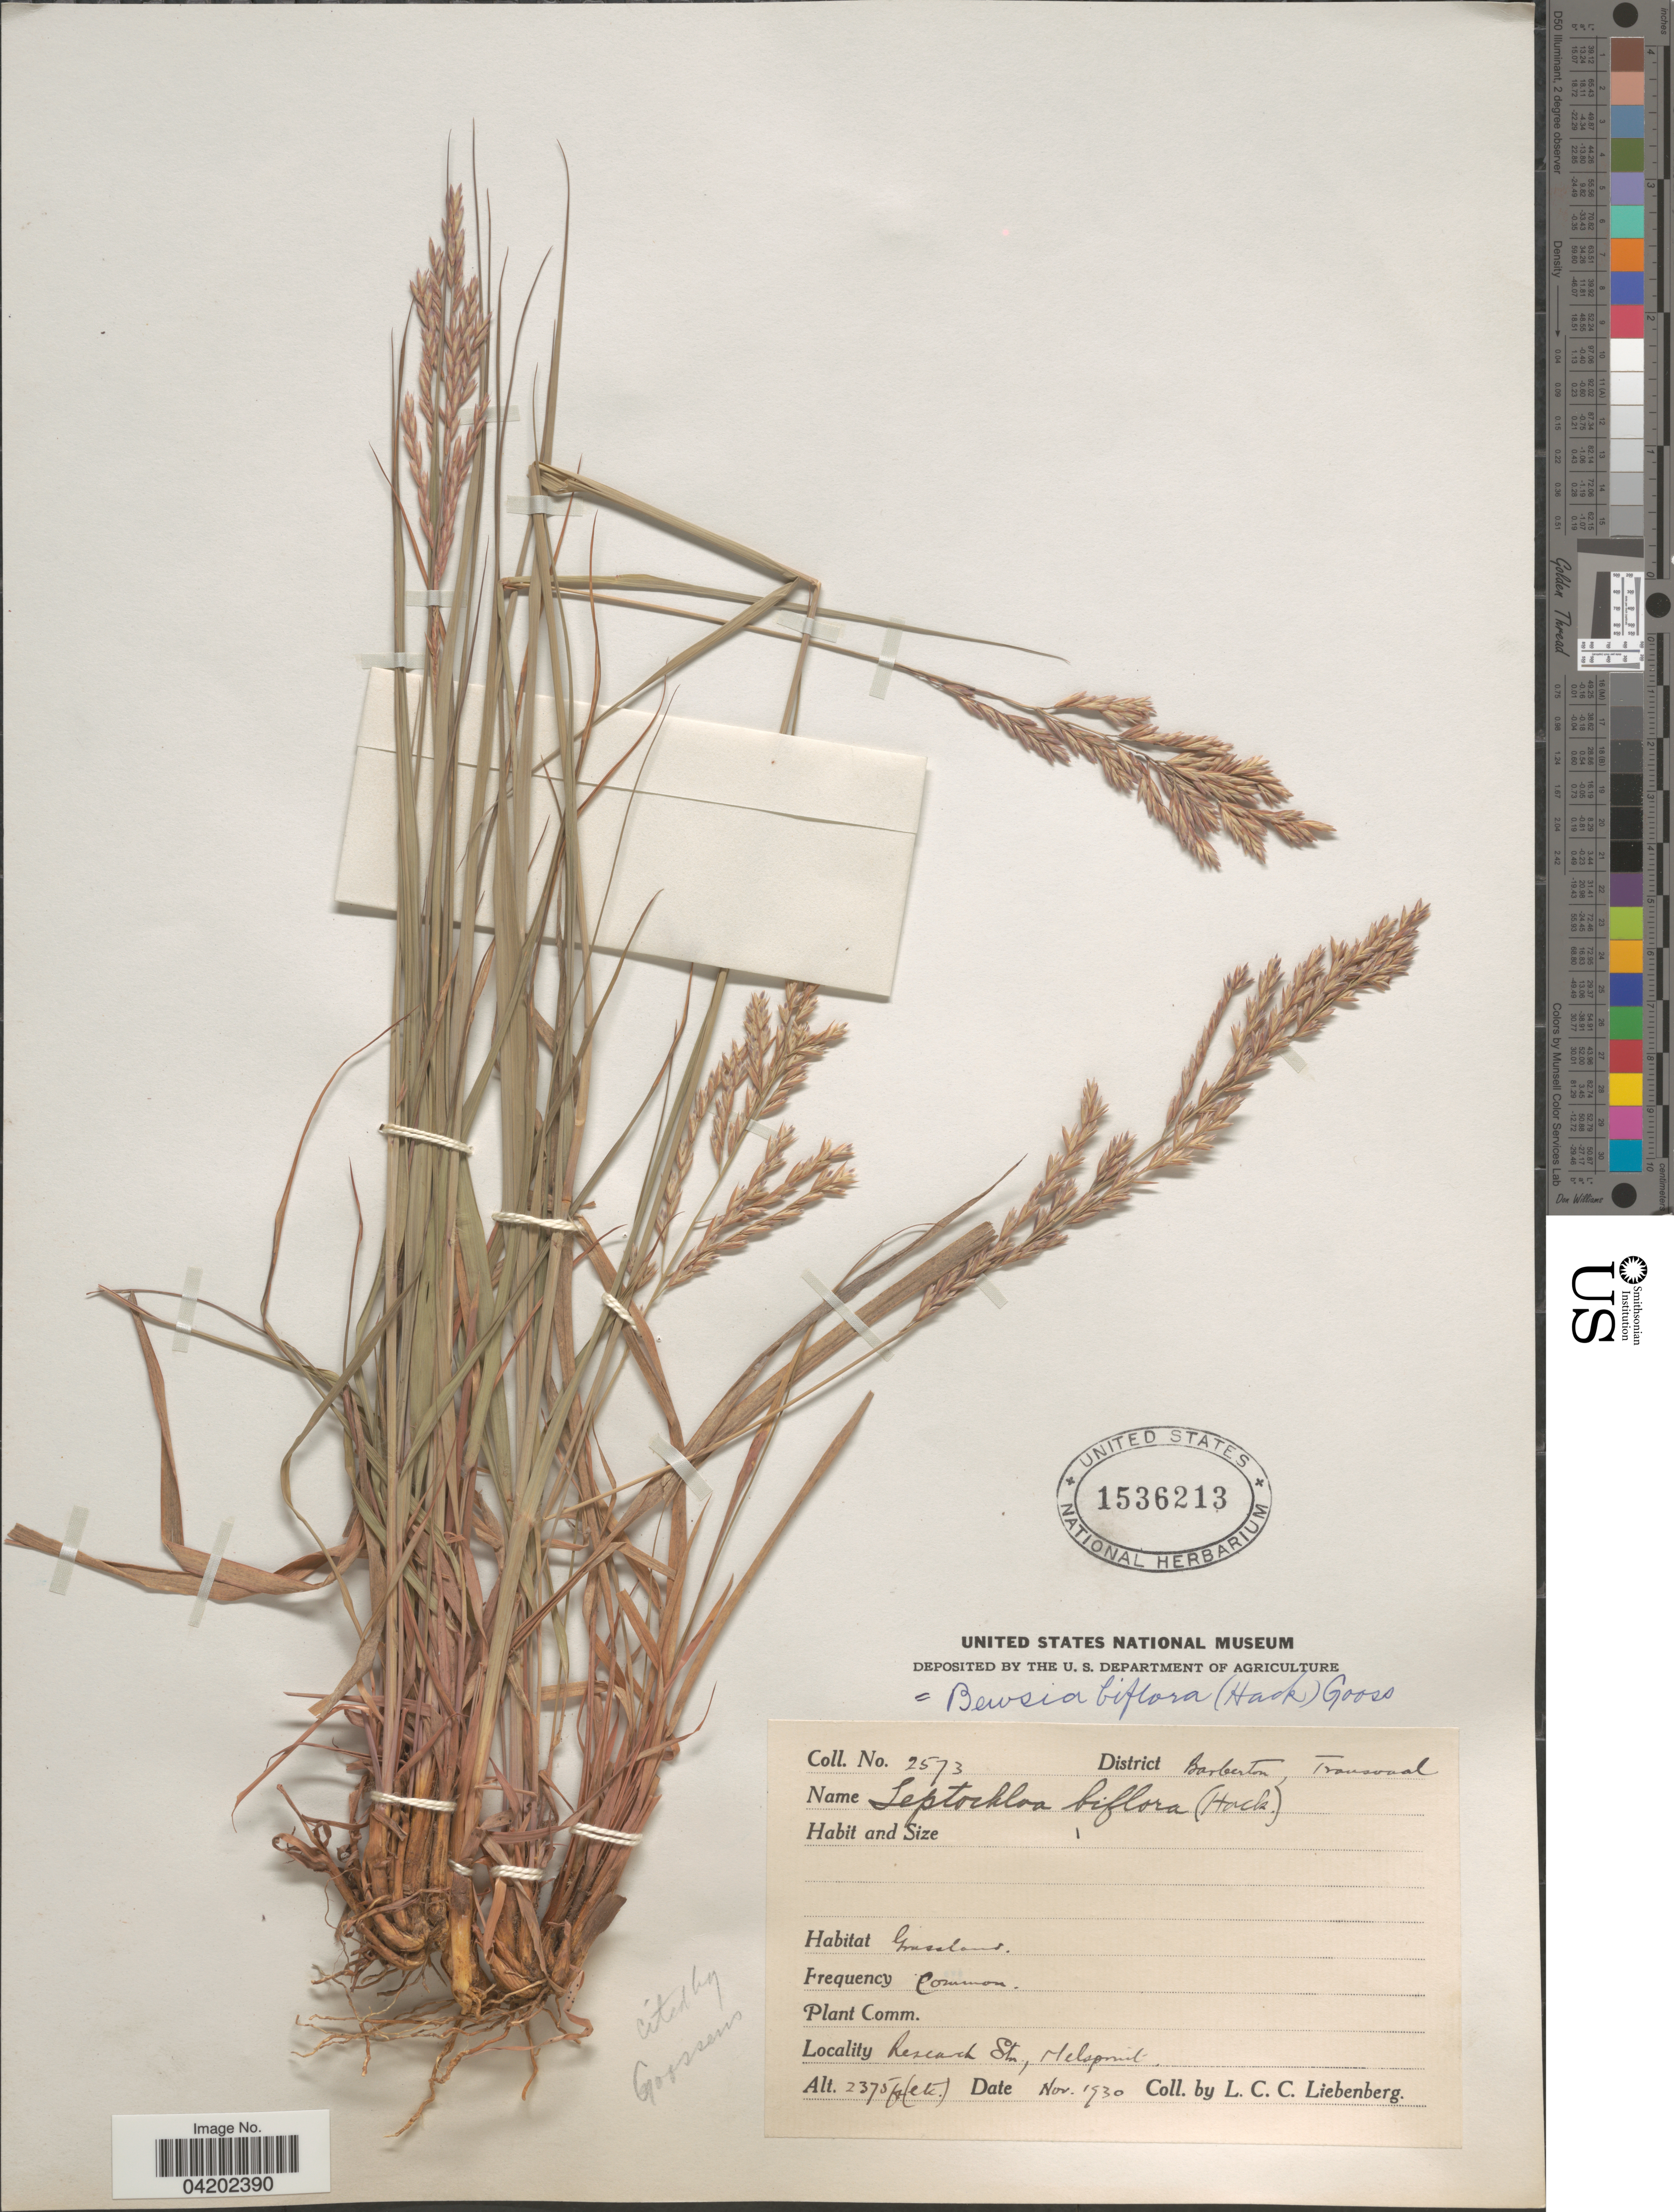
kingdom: Plantae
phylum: Tracheophyta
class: Liliopsida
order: Poales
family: Poaceae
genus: Bewsia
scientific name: Bewsia biflora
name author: (Hack.) Gooss.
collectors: L. Liebenberg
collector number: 2573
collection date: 1930-11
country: South Africa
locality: District Barberton, Transvaal. Research Stn., Melspruit.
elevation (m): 724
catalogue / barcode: US 1536213